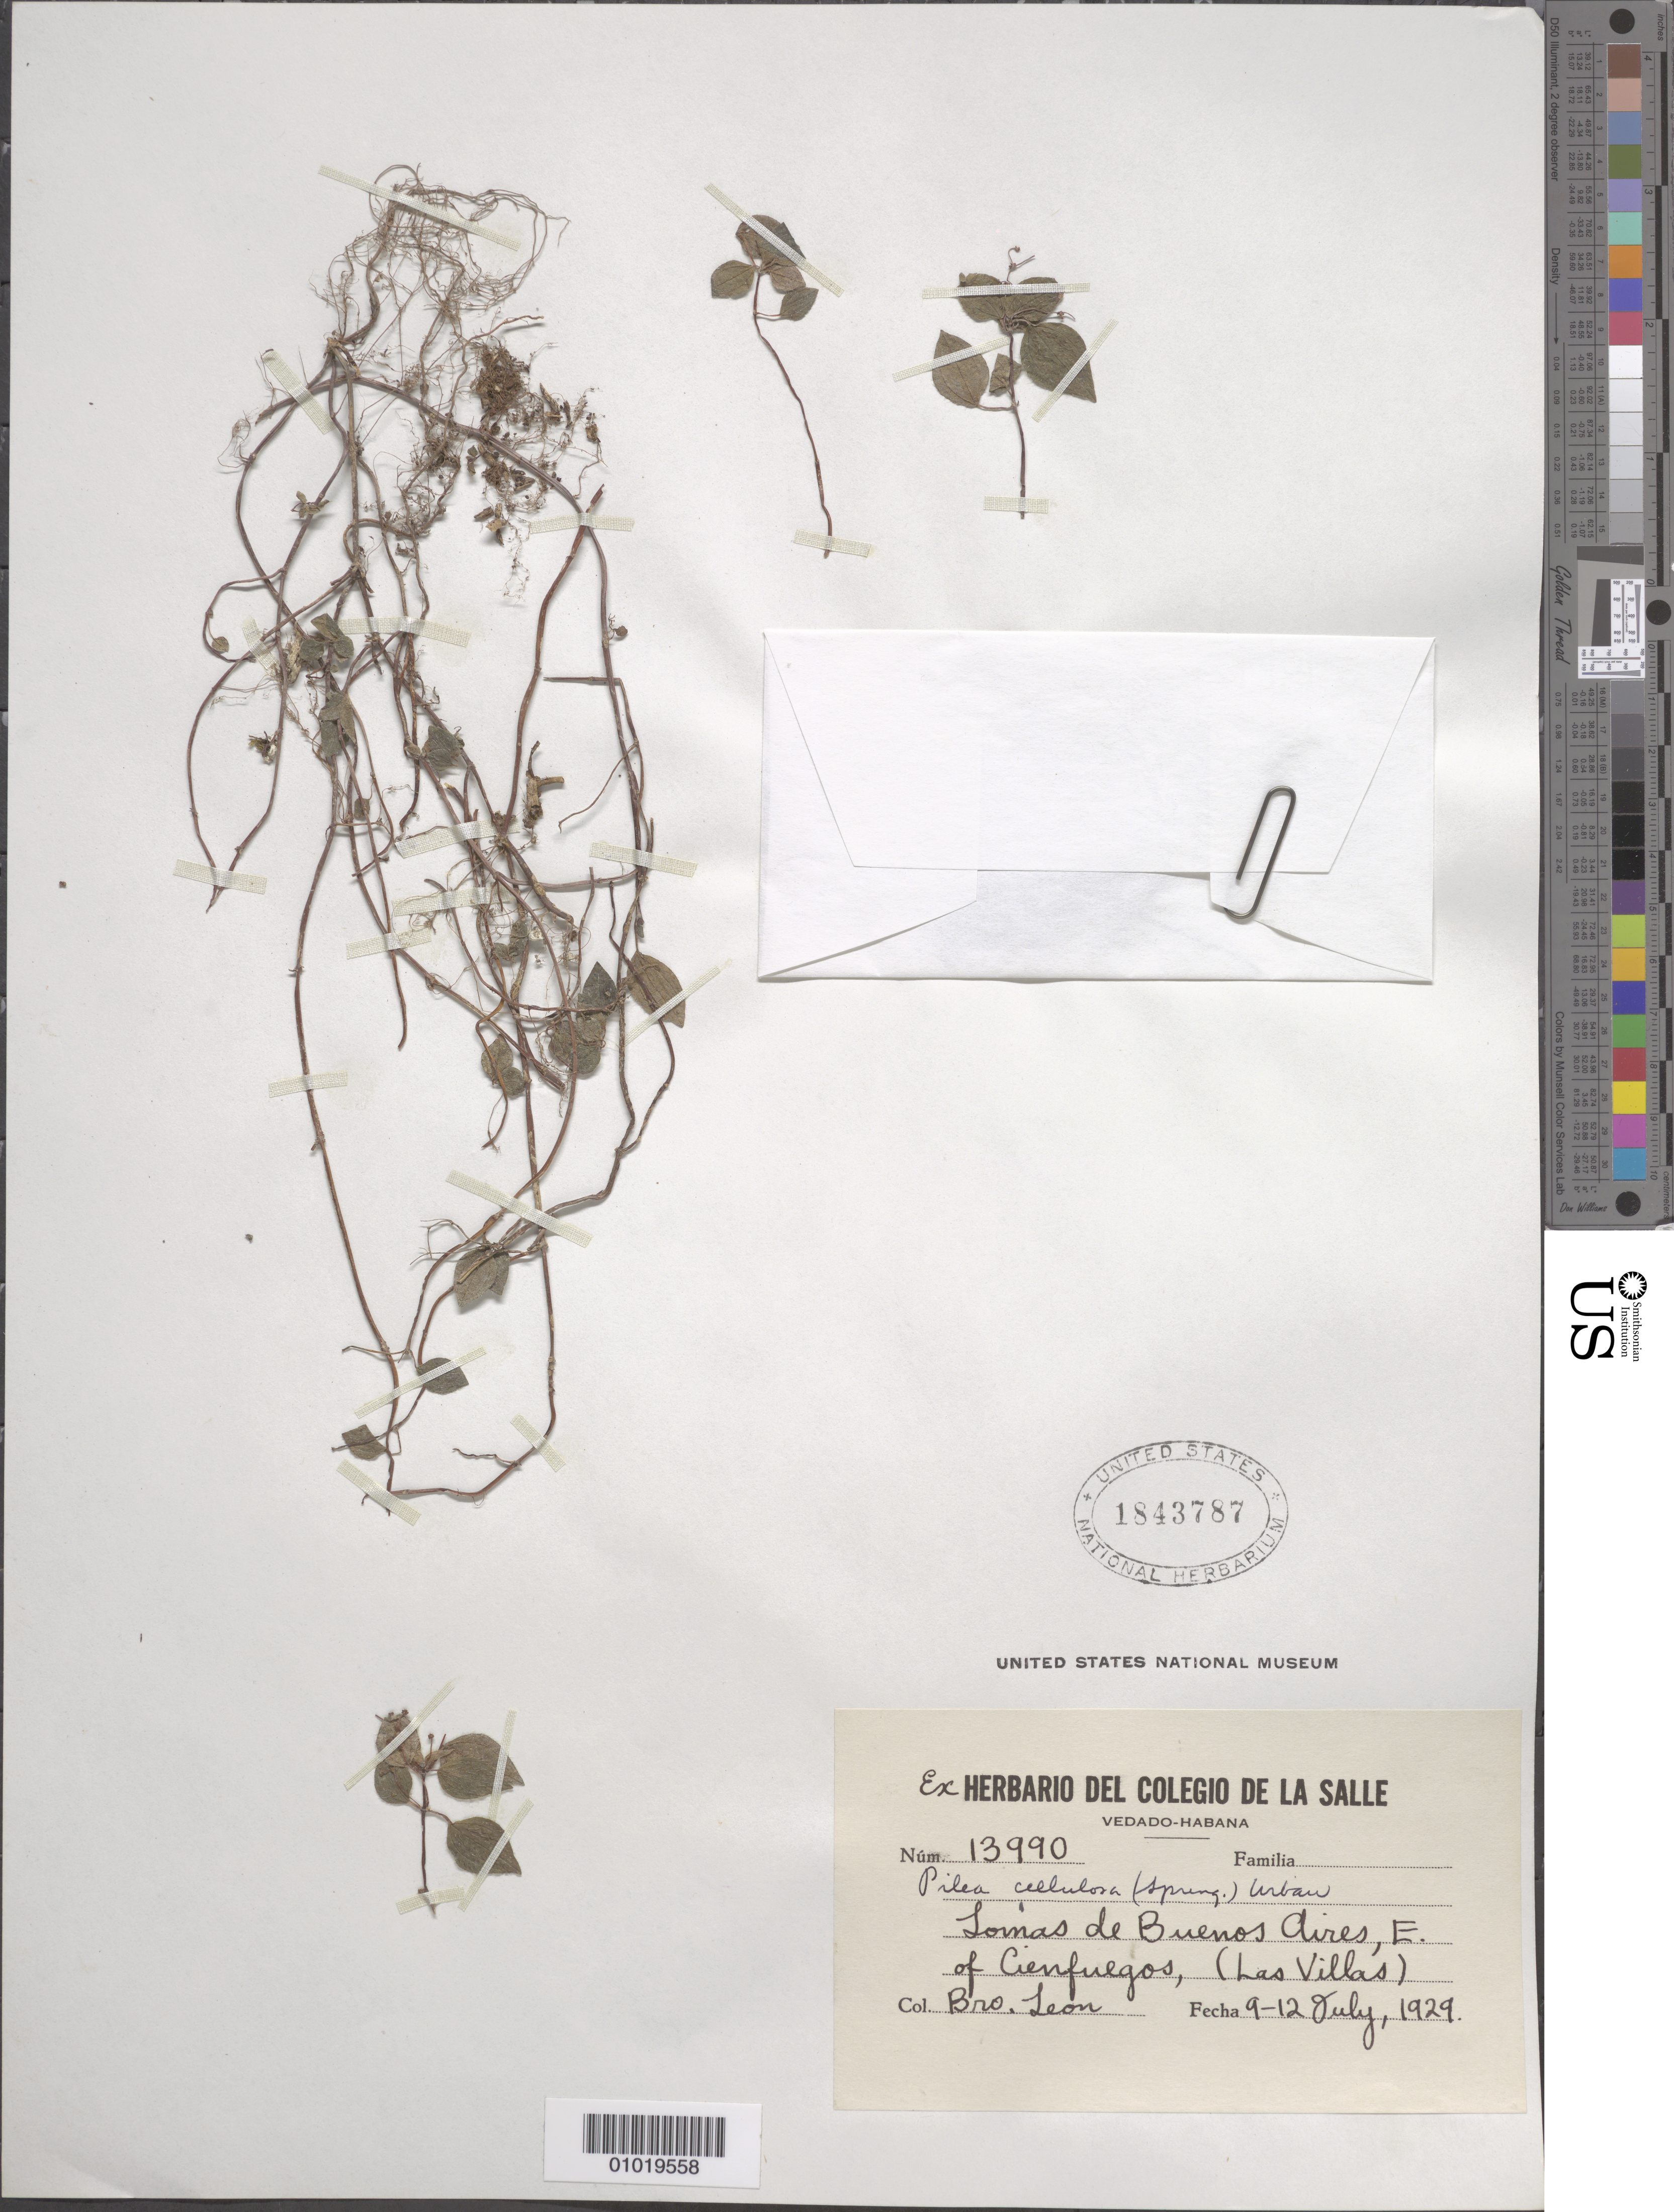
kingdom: Plantae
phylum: Tracheophyta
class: Magnoliopsida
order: Rosales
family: Urticaceae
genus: Pilea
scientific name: Pilea cellulosa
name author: Urb.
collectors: Bro. León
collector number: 13990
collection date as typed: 09 Jul 1929 to 12 Jul 1929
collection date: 1929-07-09/1929-07-12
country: Cuba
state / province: Las Villas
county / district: Cienfuegos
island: Cuba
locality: Lomas de Buenos Aires, E of Cienfuegos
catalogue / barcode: US 1843787